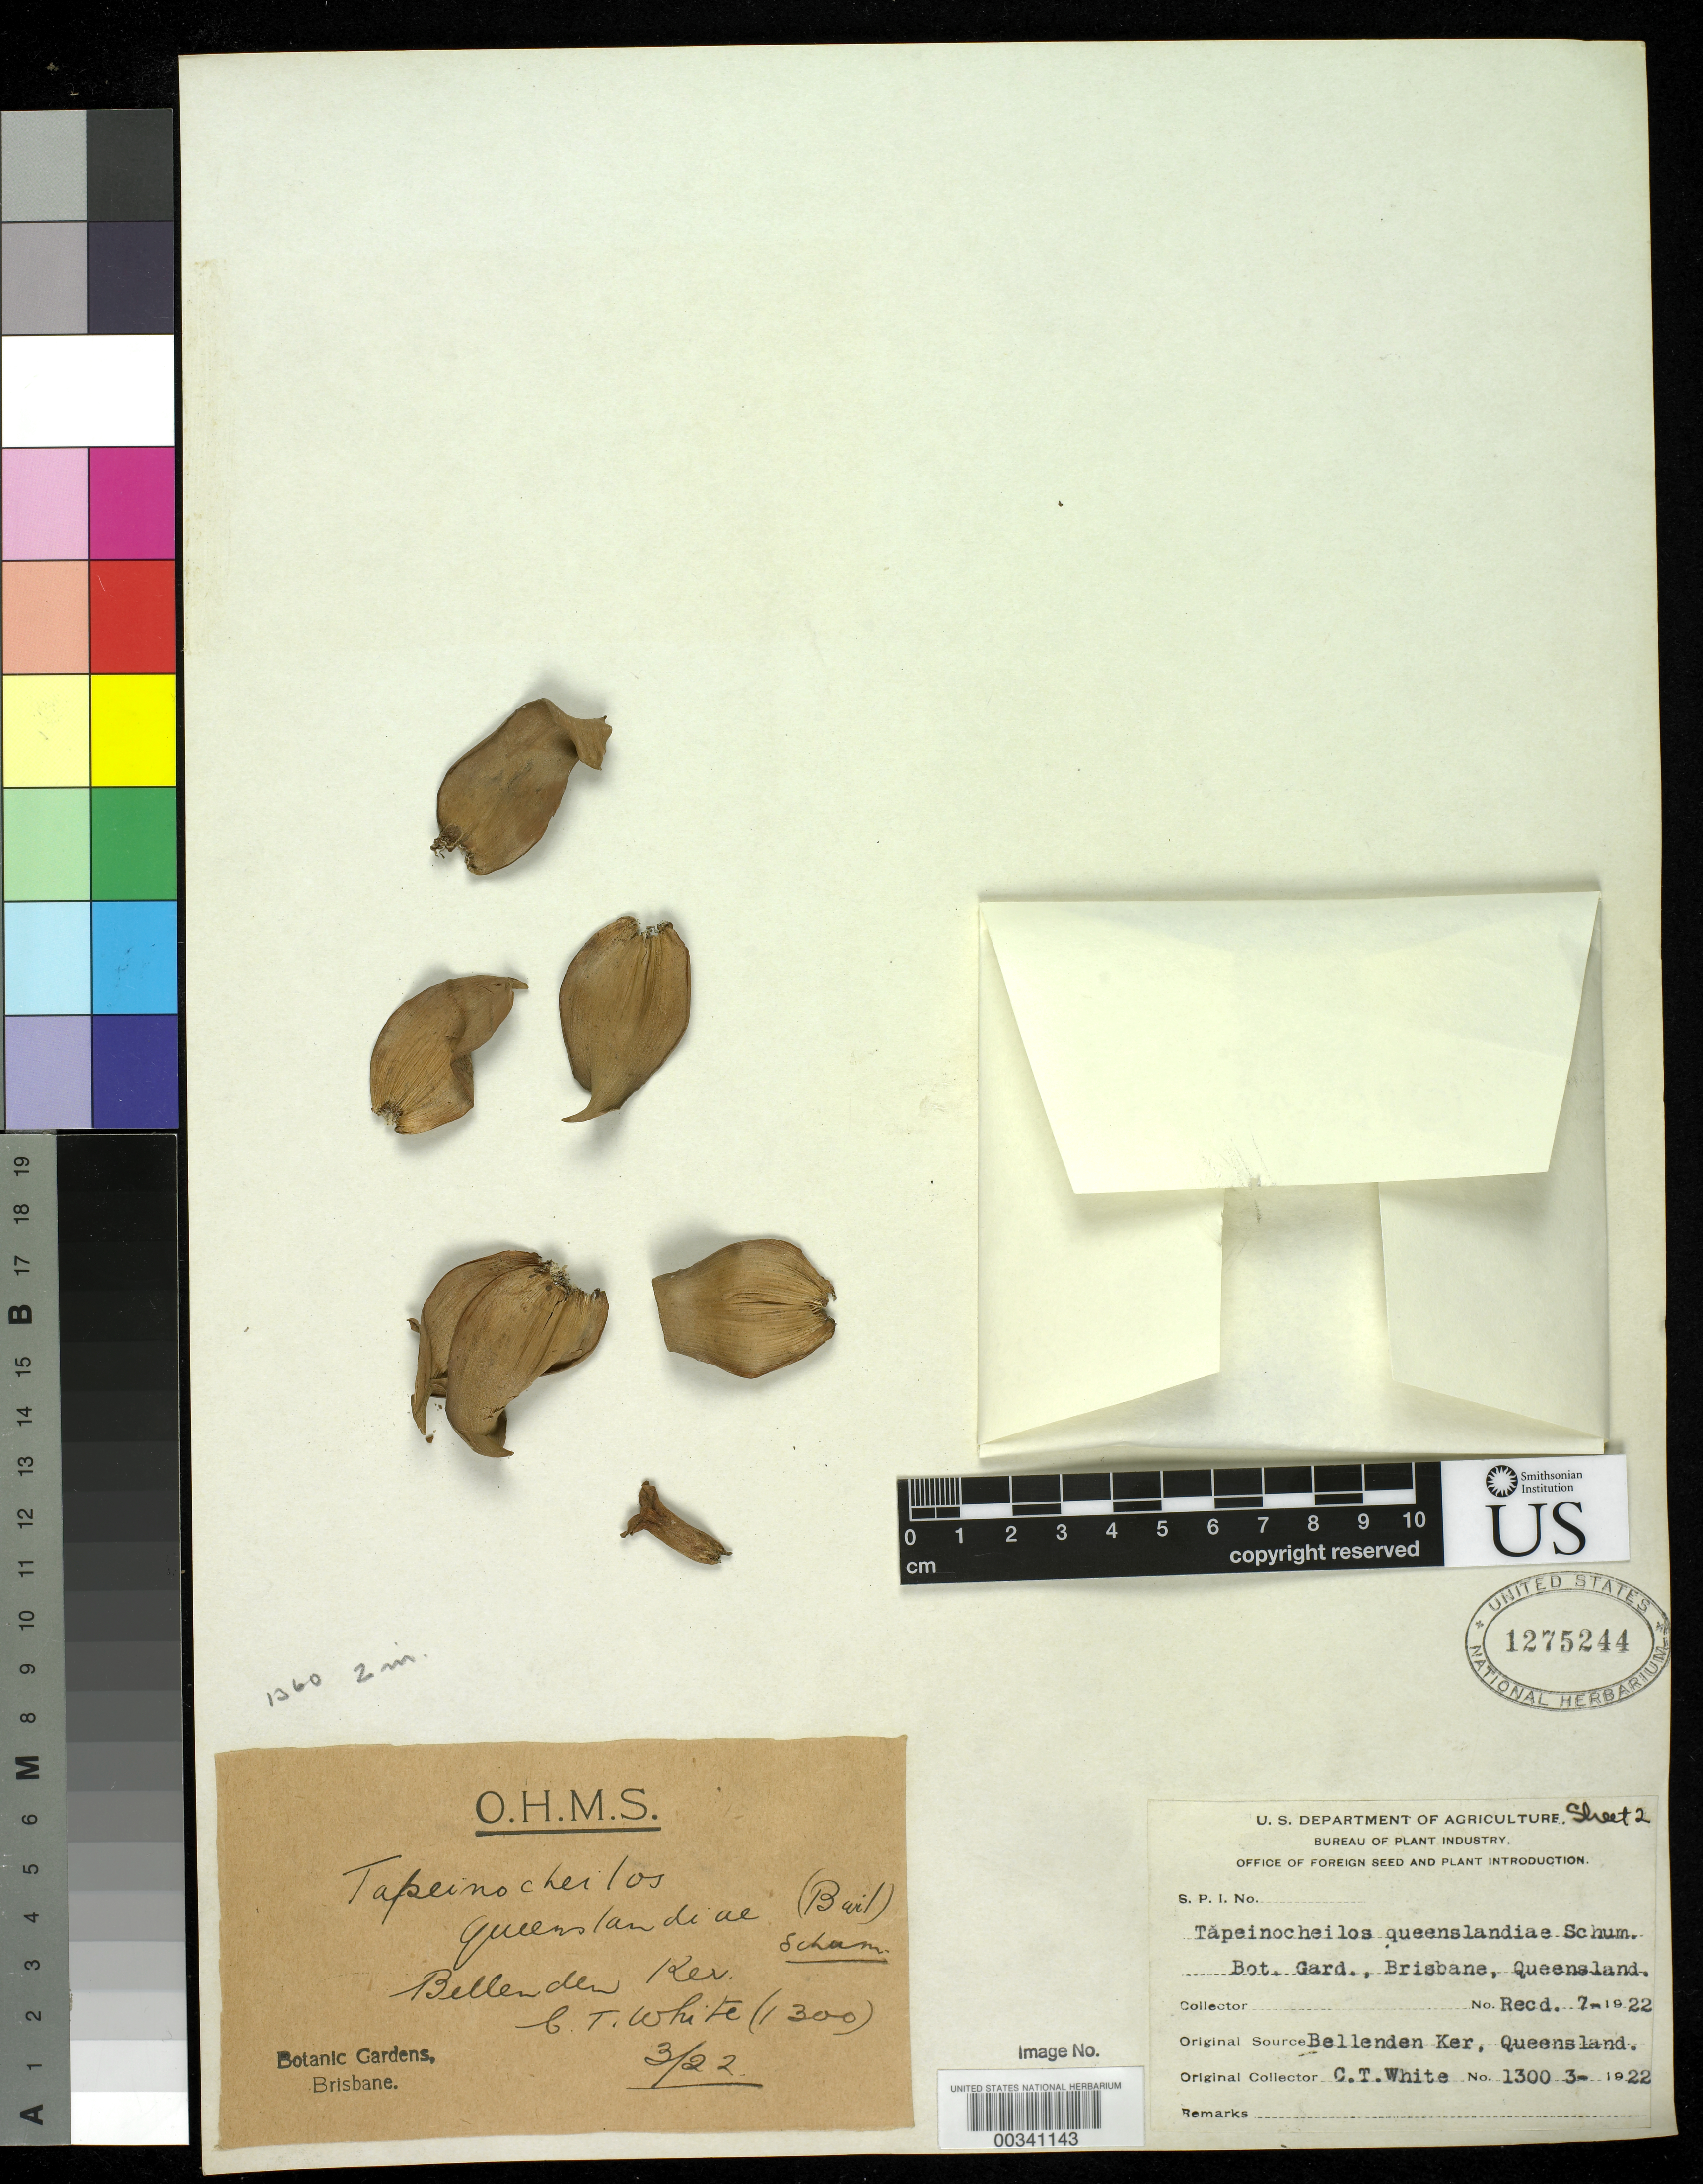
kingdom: Plantae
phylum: Tracheophyta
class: Liliopsida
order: Zingiberales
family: Costaceae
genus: Tapeinochilos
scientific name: Tapeinochilos queenslandiae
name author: (F.M. Bailey) K. Schum.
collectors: C. T. White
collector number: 1300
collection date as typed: Mar 1922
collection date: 1922-03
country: Australia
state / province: Queensland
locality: Bellenden ker.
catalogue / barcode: US 1275244